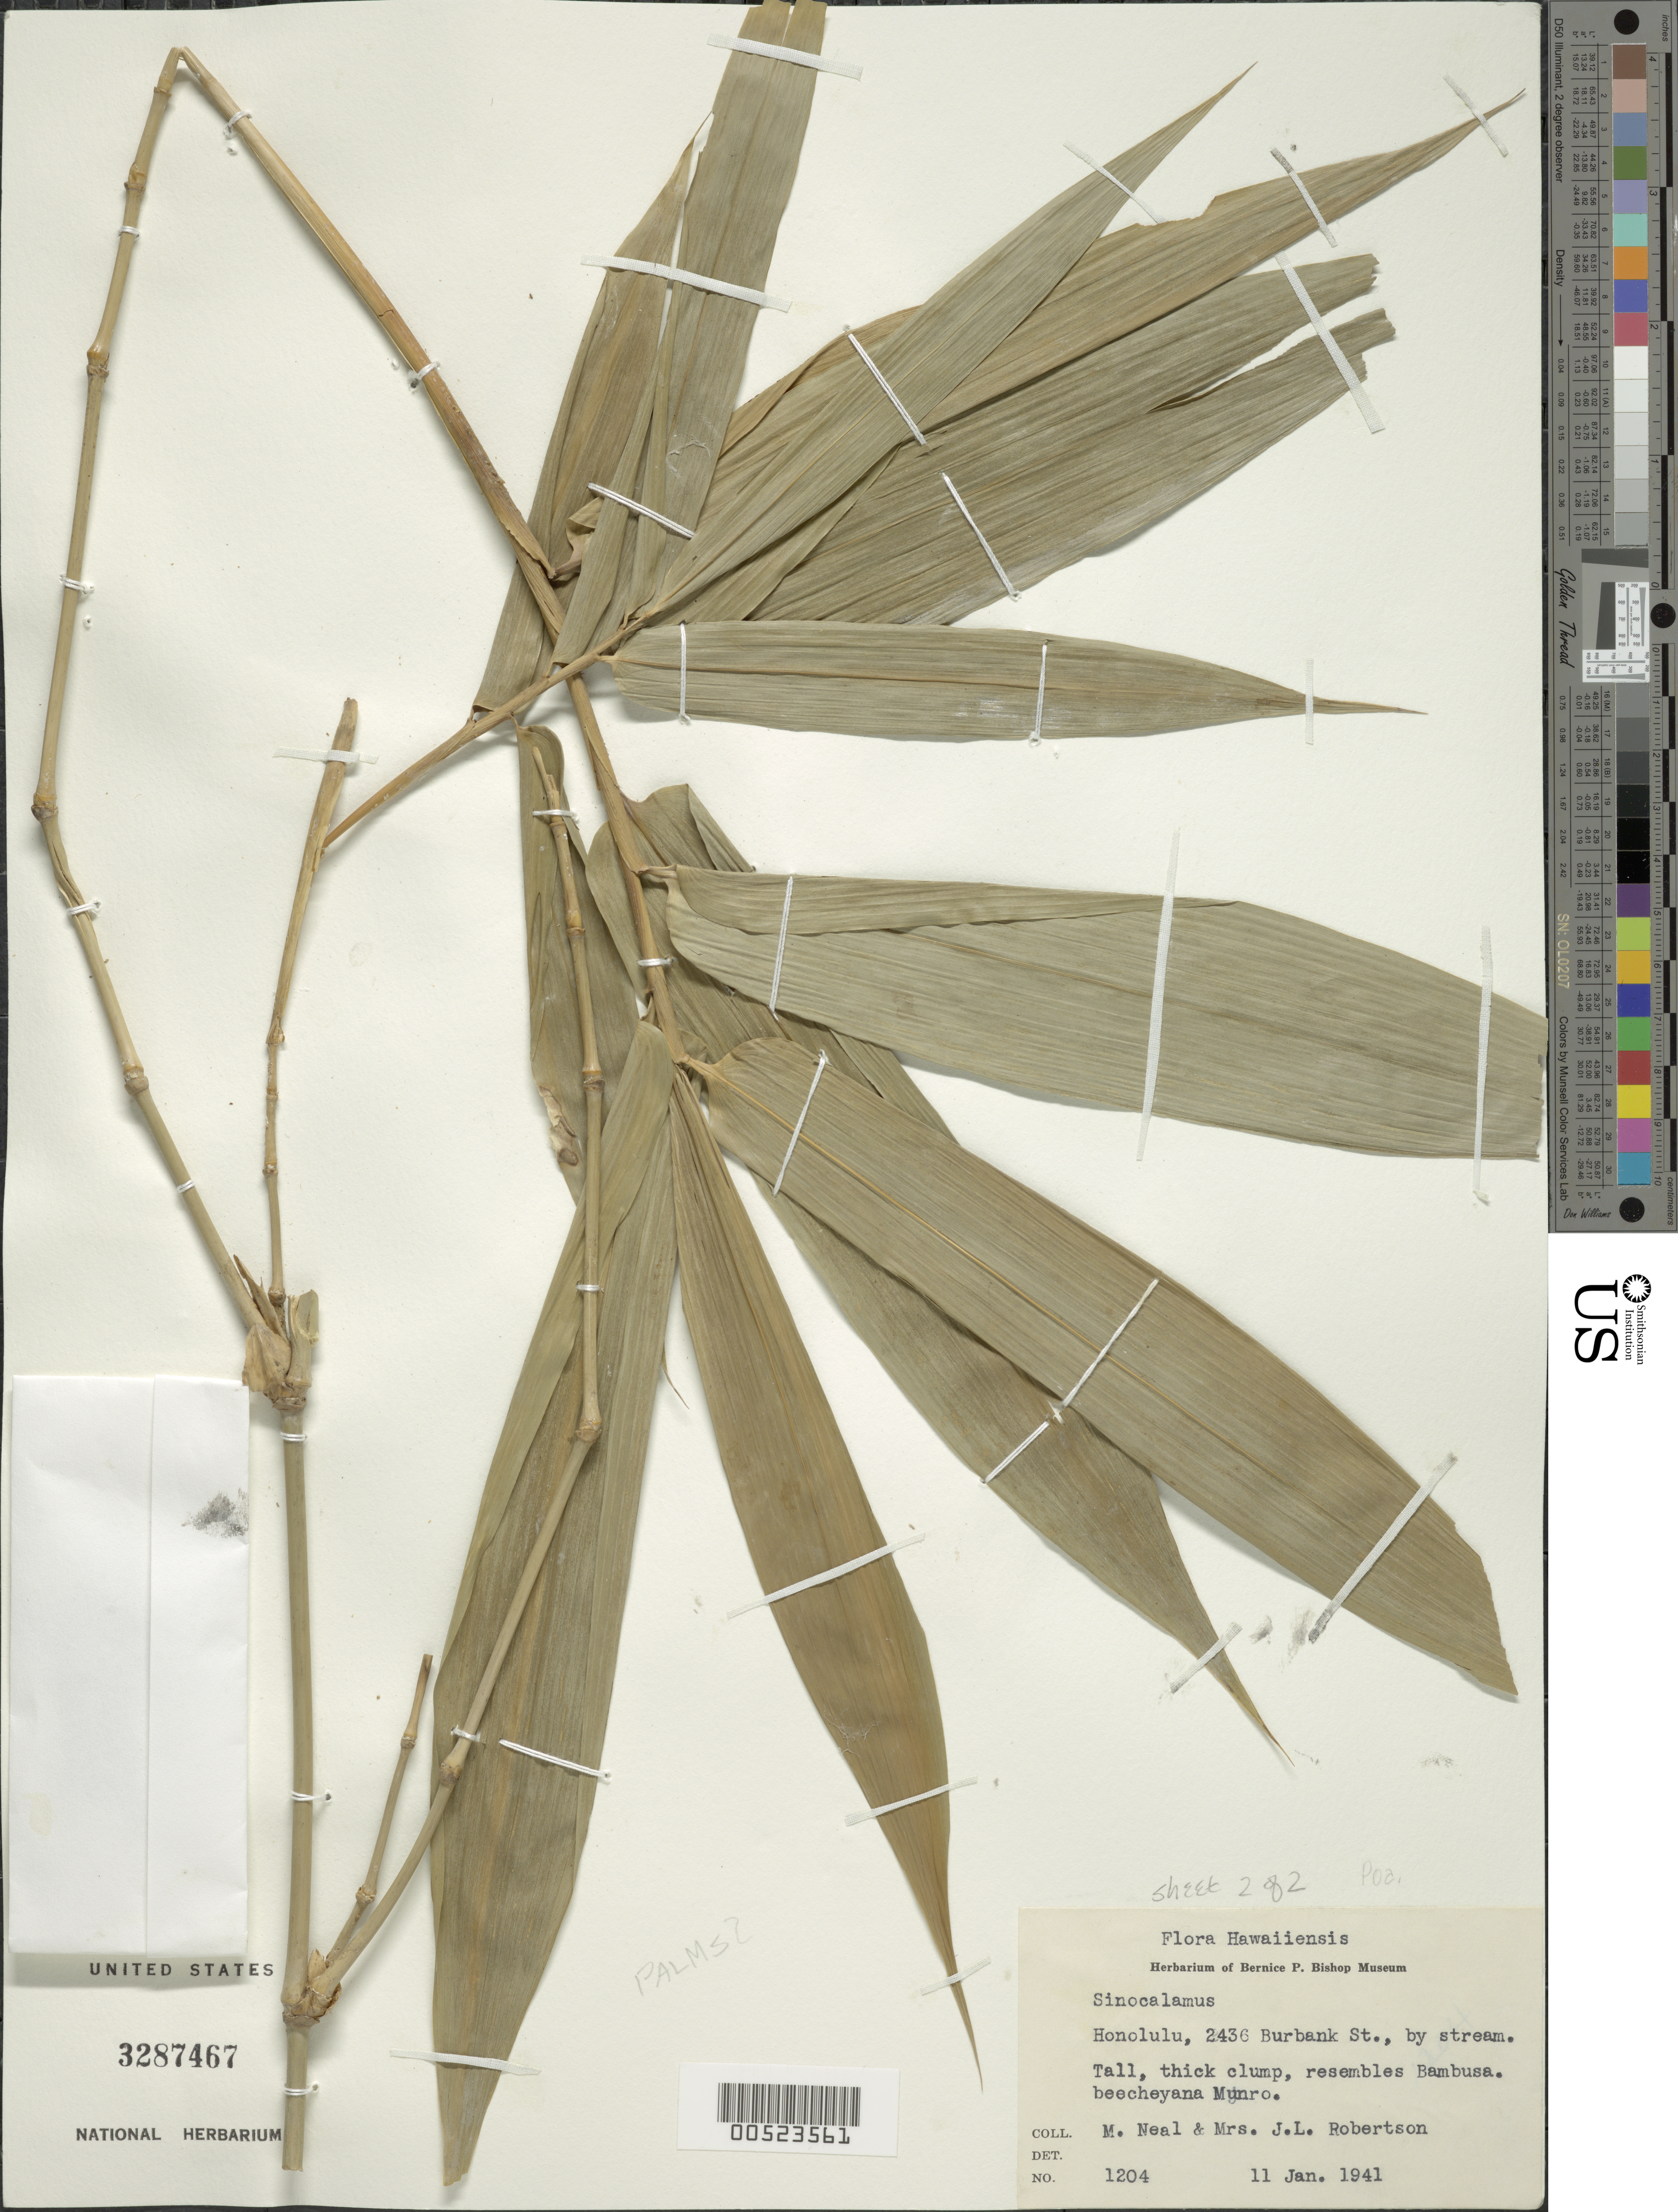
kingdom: Plantae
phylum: Tracheophyta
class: Liliopsida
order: Poales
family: Poaceae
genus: Sinocalamus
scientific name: Sinocalamus sp.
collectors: W. Ning & -. Robertson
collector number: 1204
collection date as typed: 11 Jan 1941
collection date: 1941-01-11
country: United States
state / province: Hawaii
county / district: Honolulu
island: Oahu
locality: Honolulu, 2436 Burbank Street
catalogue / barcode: US 3287467